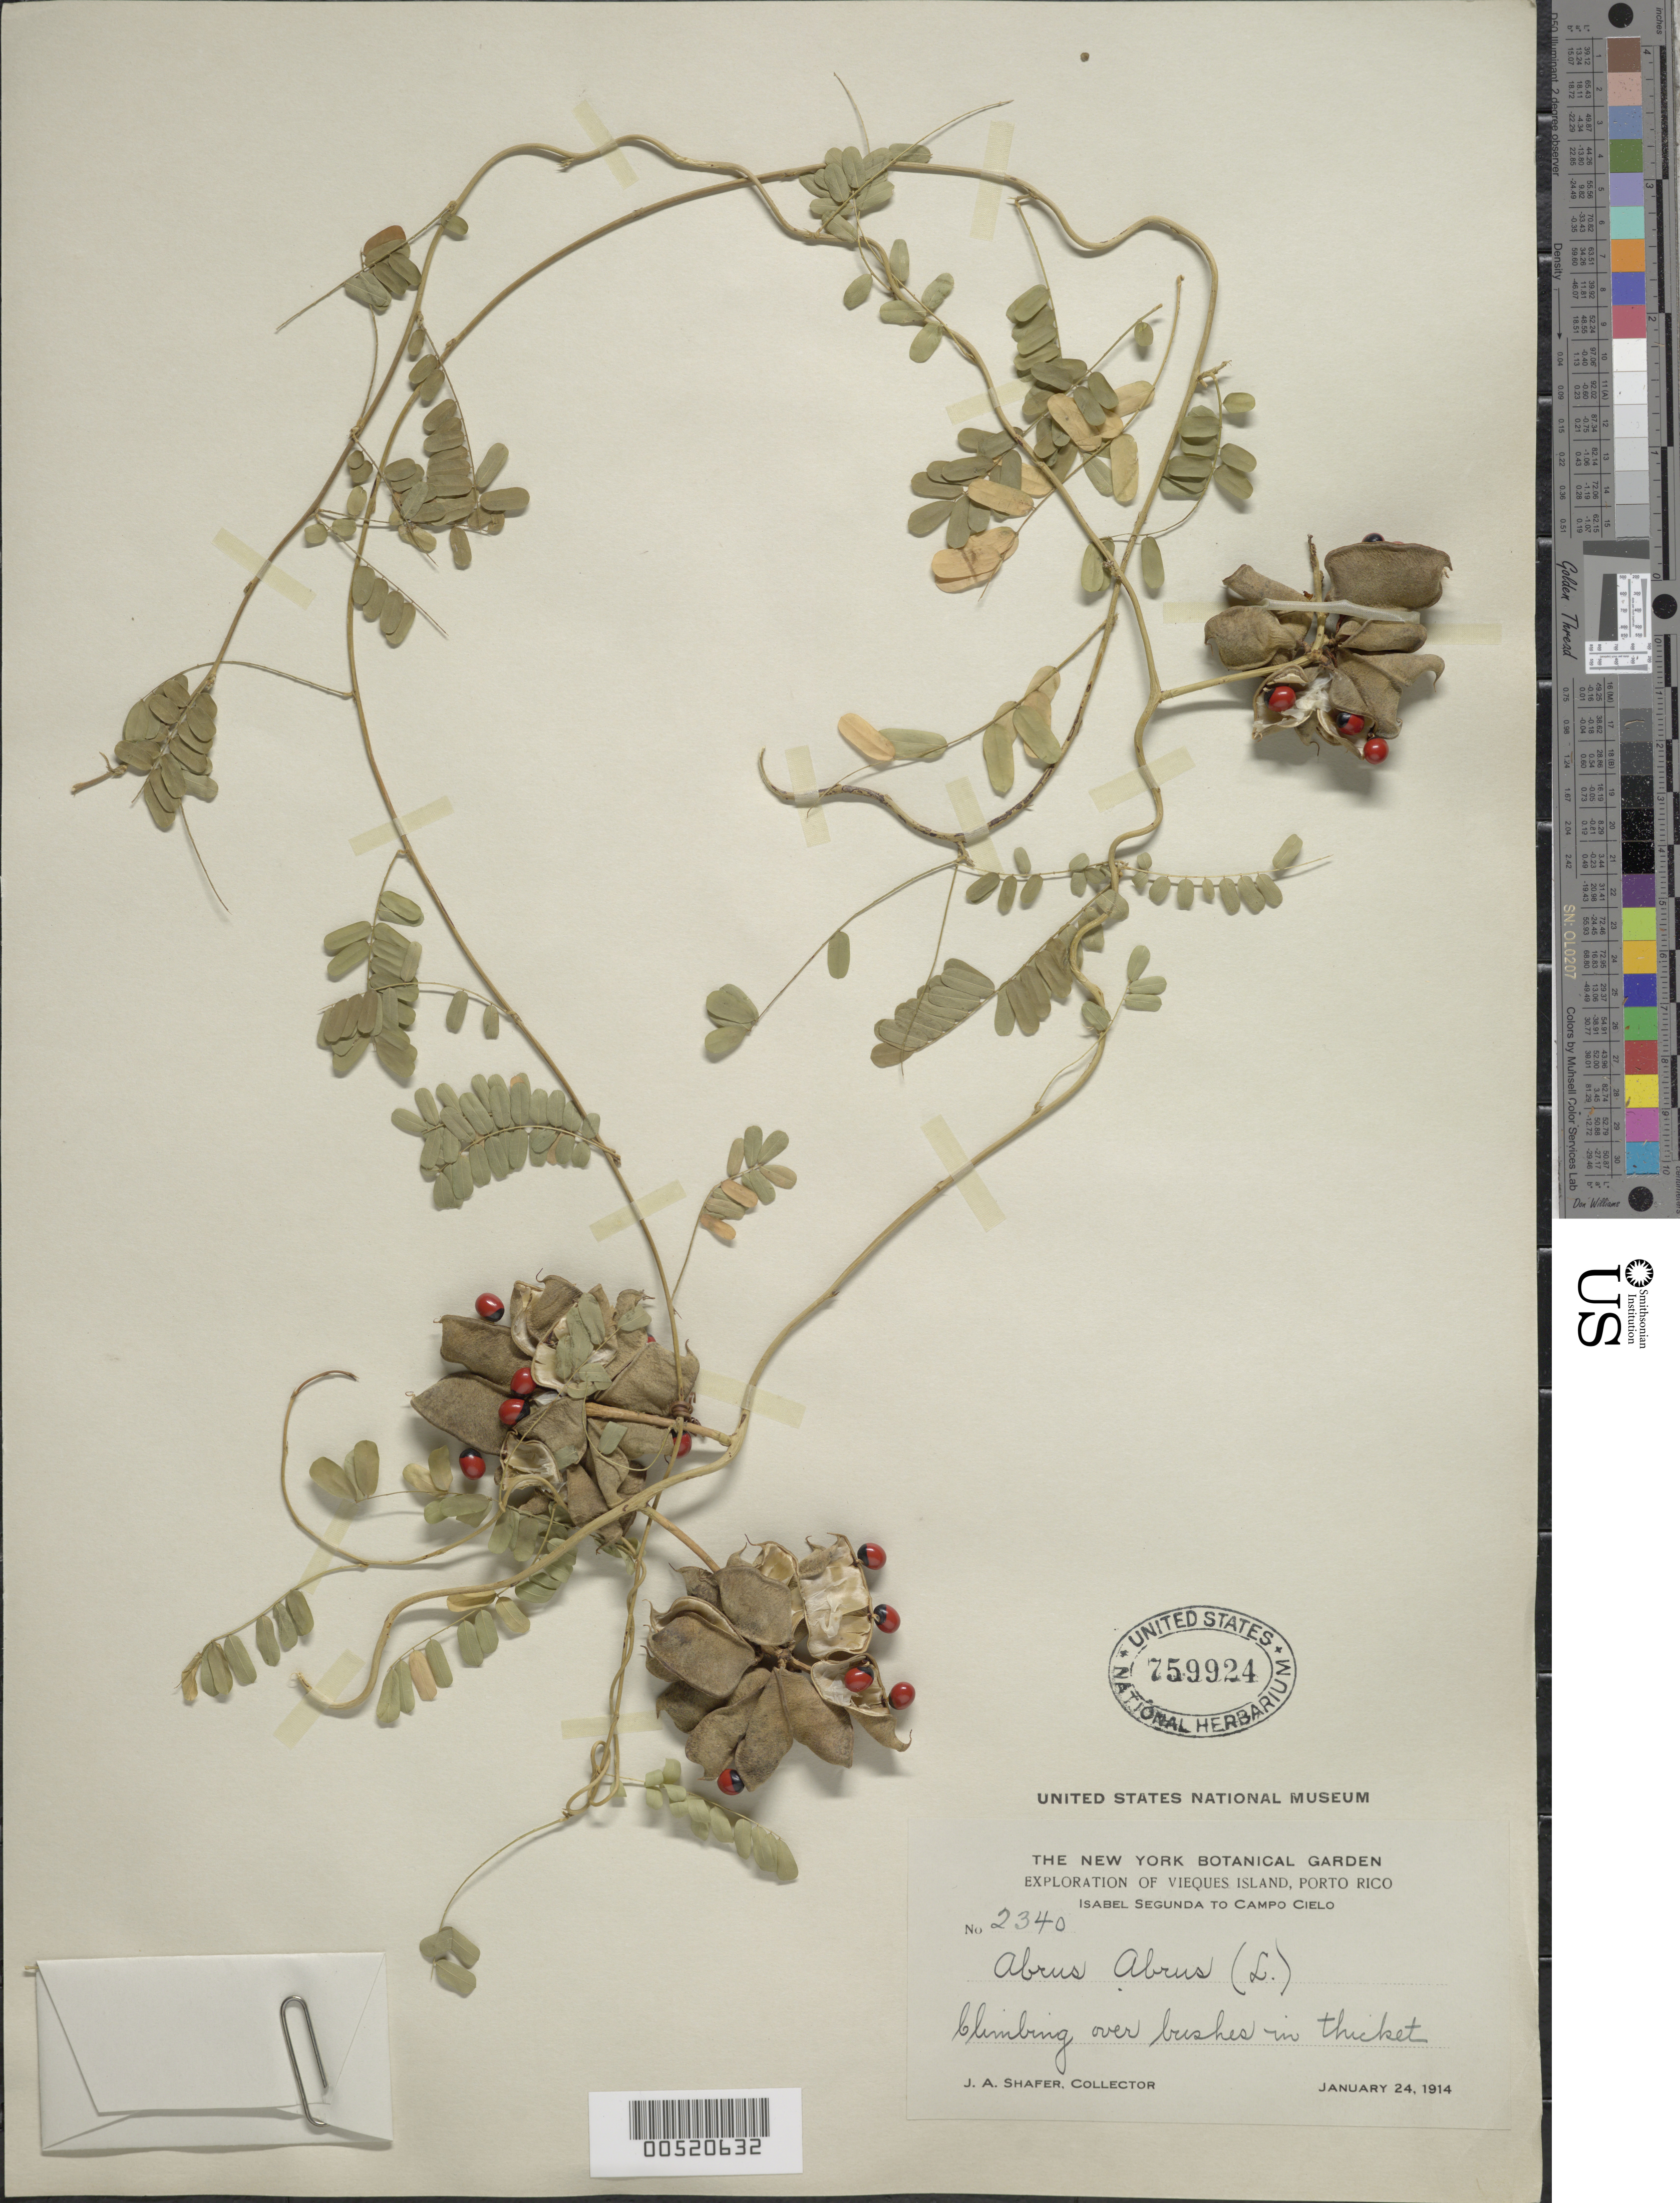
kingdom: Plantae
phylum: Tracheophyta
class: Magnoliopsida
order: Fabales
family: Fabaceae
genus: Abrus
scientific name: Abrus precatorius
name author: L.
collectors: J. A. Shafer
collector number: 2340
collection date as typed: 24 Jan 1914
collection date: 1914-01-24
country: Puerto Rico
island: Greater Antilles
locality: Vieques Island: Isabel Segunda to Campo Cielo. In thicket.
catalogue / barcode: US 759924